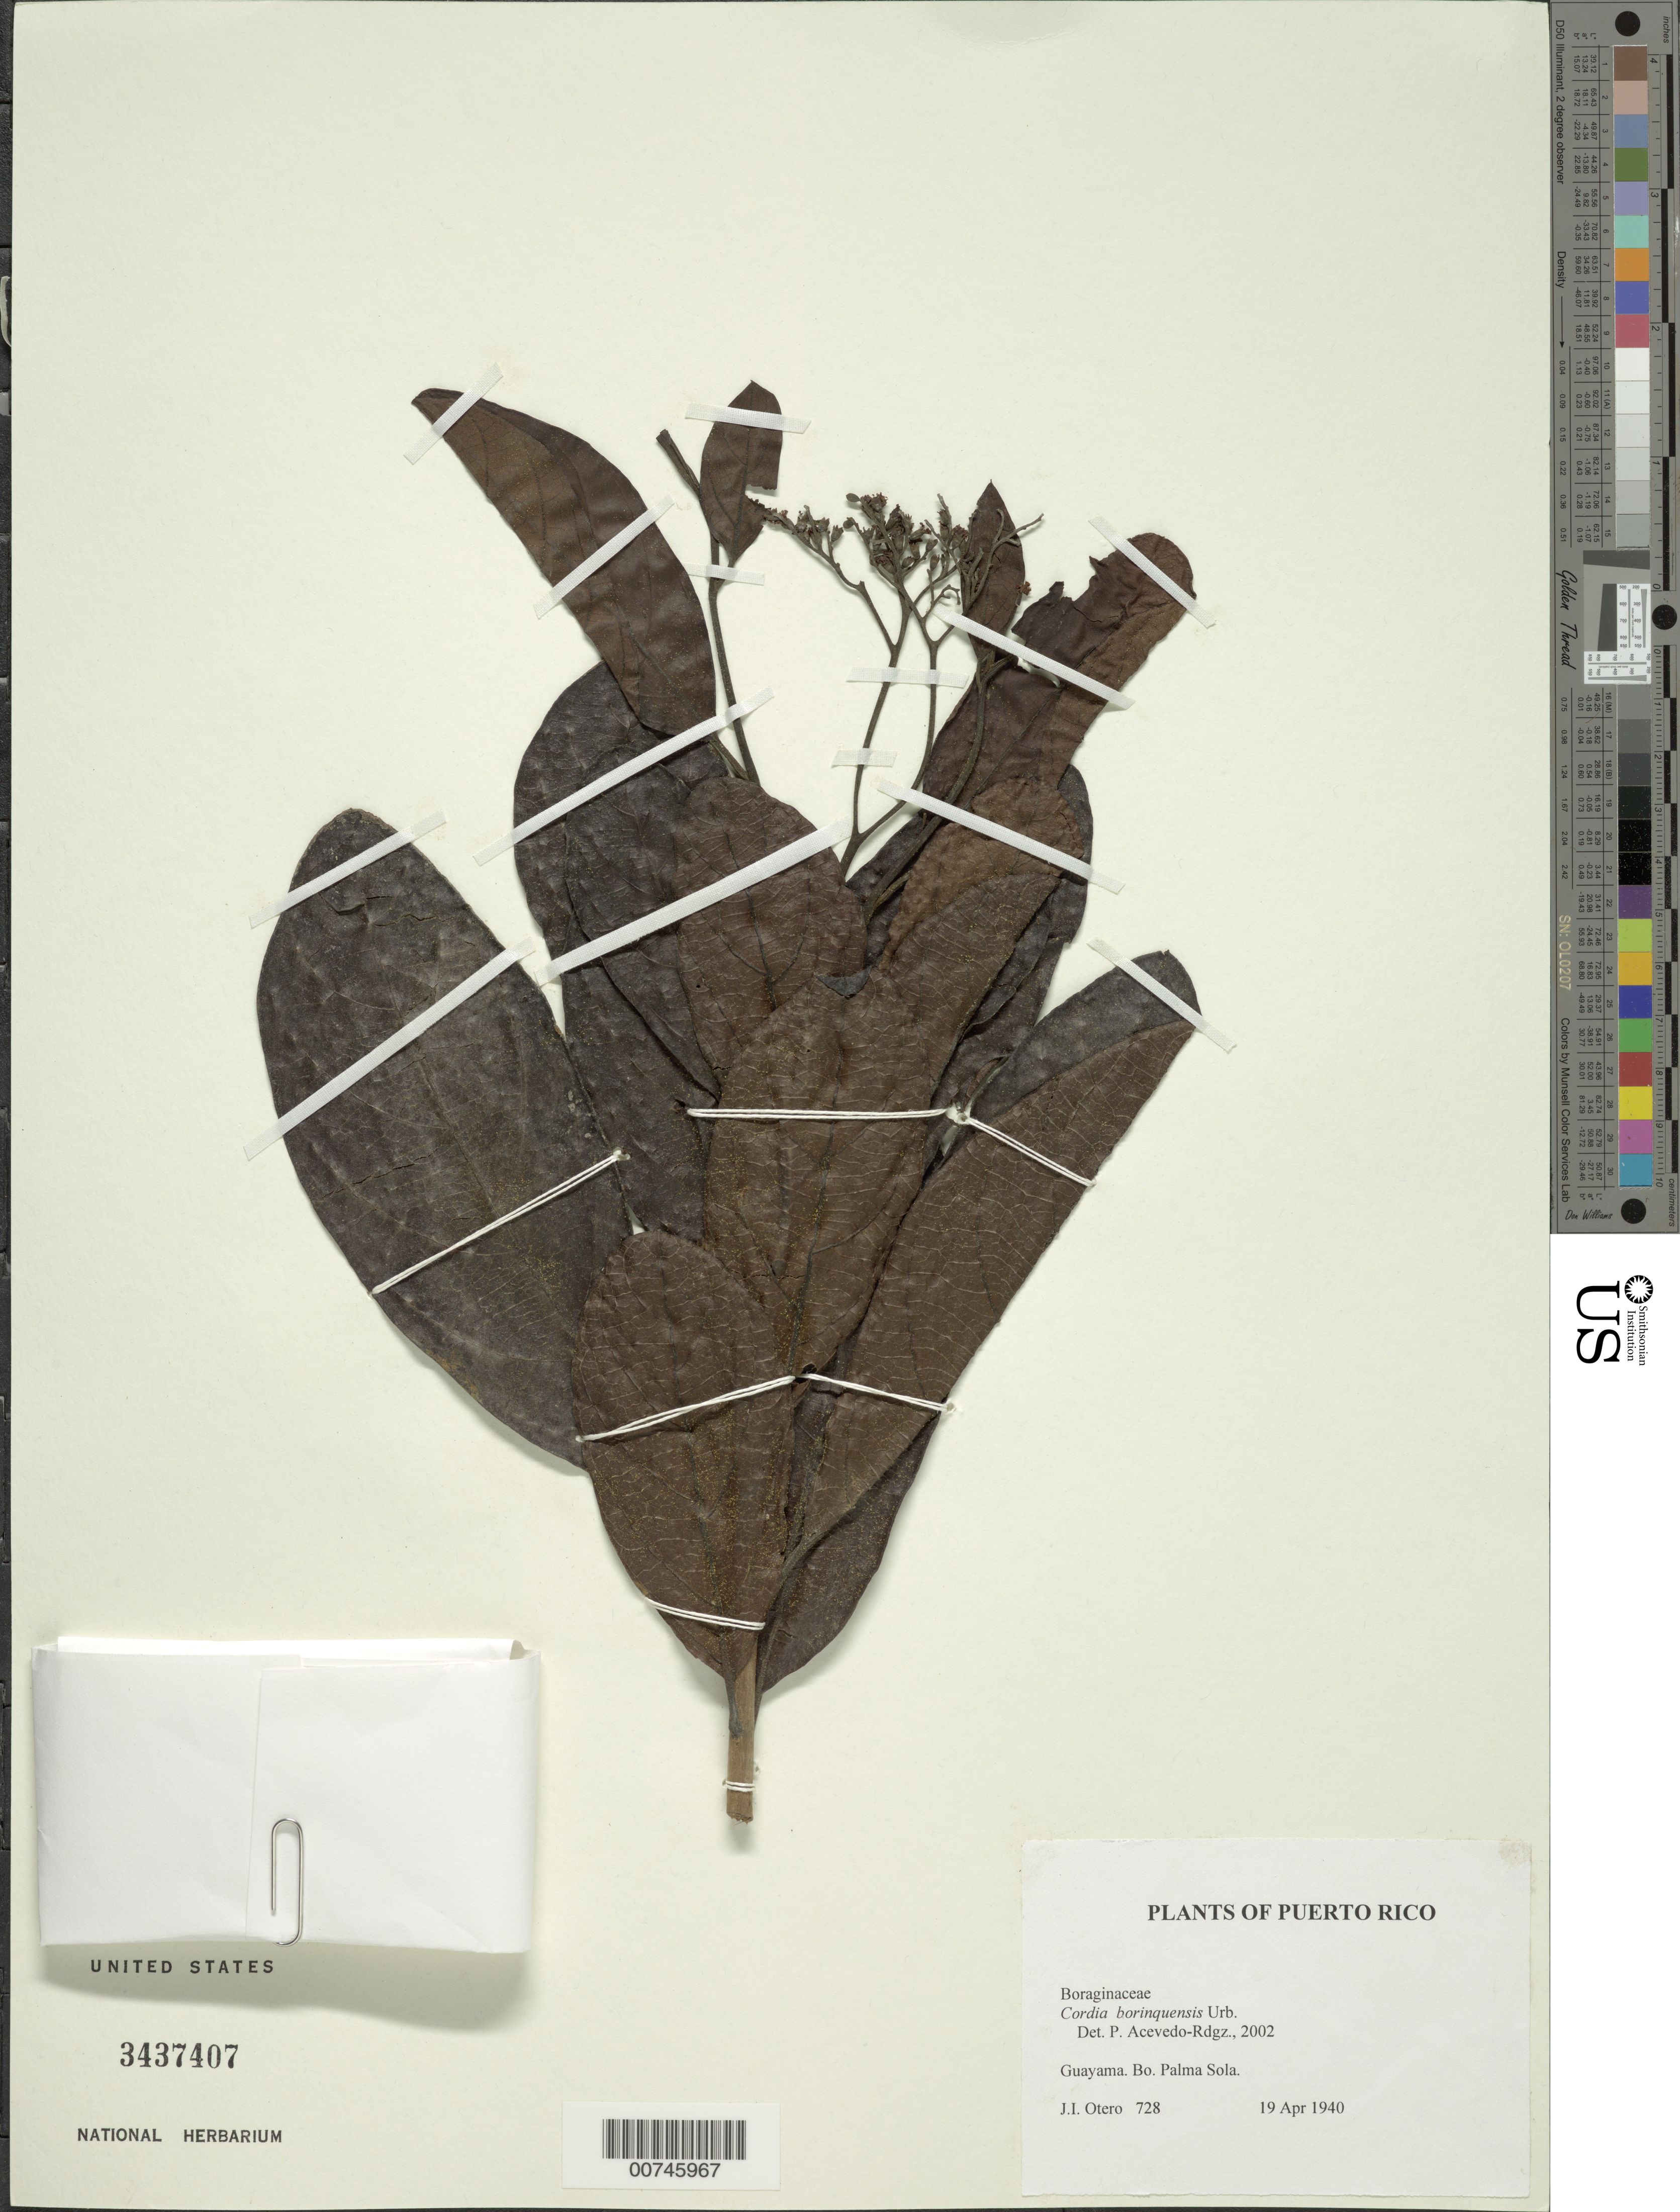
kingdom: Plantae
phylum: Tracheophyta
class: Magnoliopsida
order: Boraginales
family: Cordiaceae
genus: Cordia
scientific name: Cordia borinquensis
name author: Urb.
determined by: Acevedo-Rodríguez, P., (BOT), Smithsonian Institution - National Museum of Natural History (UNITED STATES)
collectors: J. Otero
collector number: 728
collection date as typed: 19 Apr 1940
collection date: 1940-04-19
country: Puerto Rico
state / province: Guayama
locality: Guayama. Barrio Palma Sola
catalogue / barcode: US 3437407